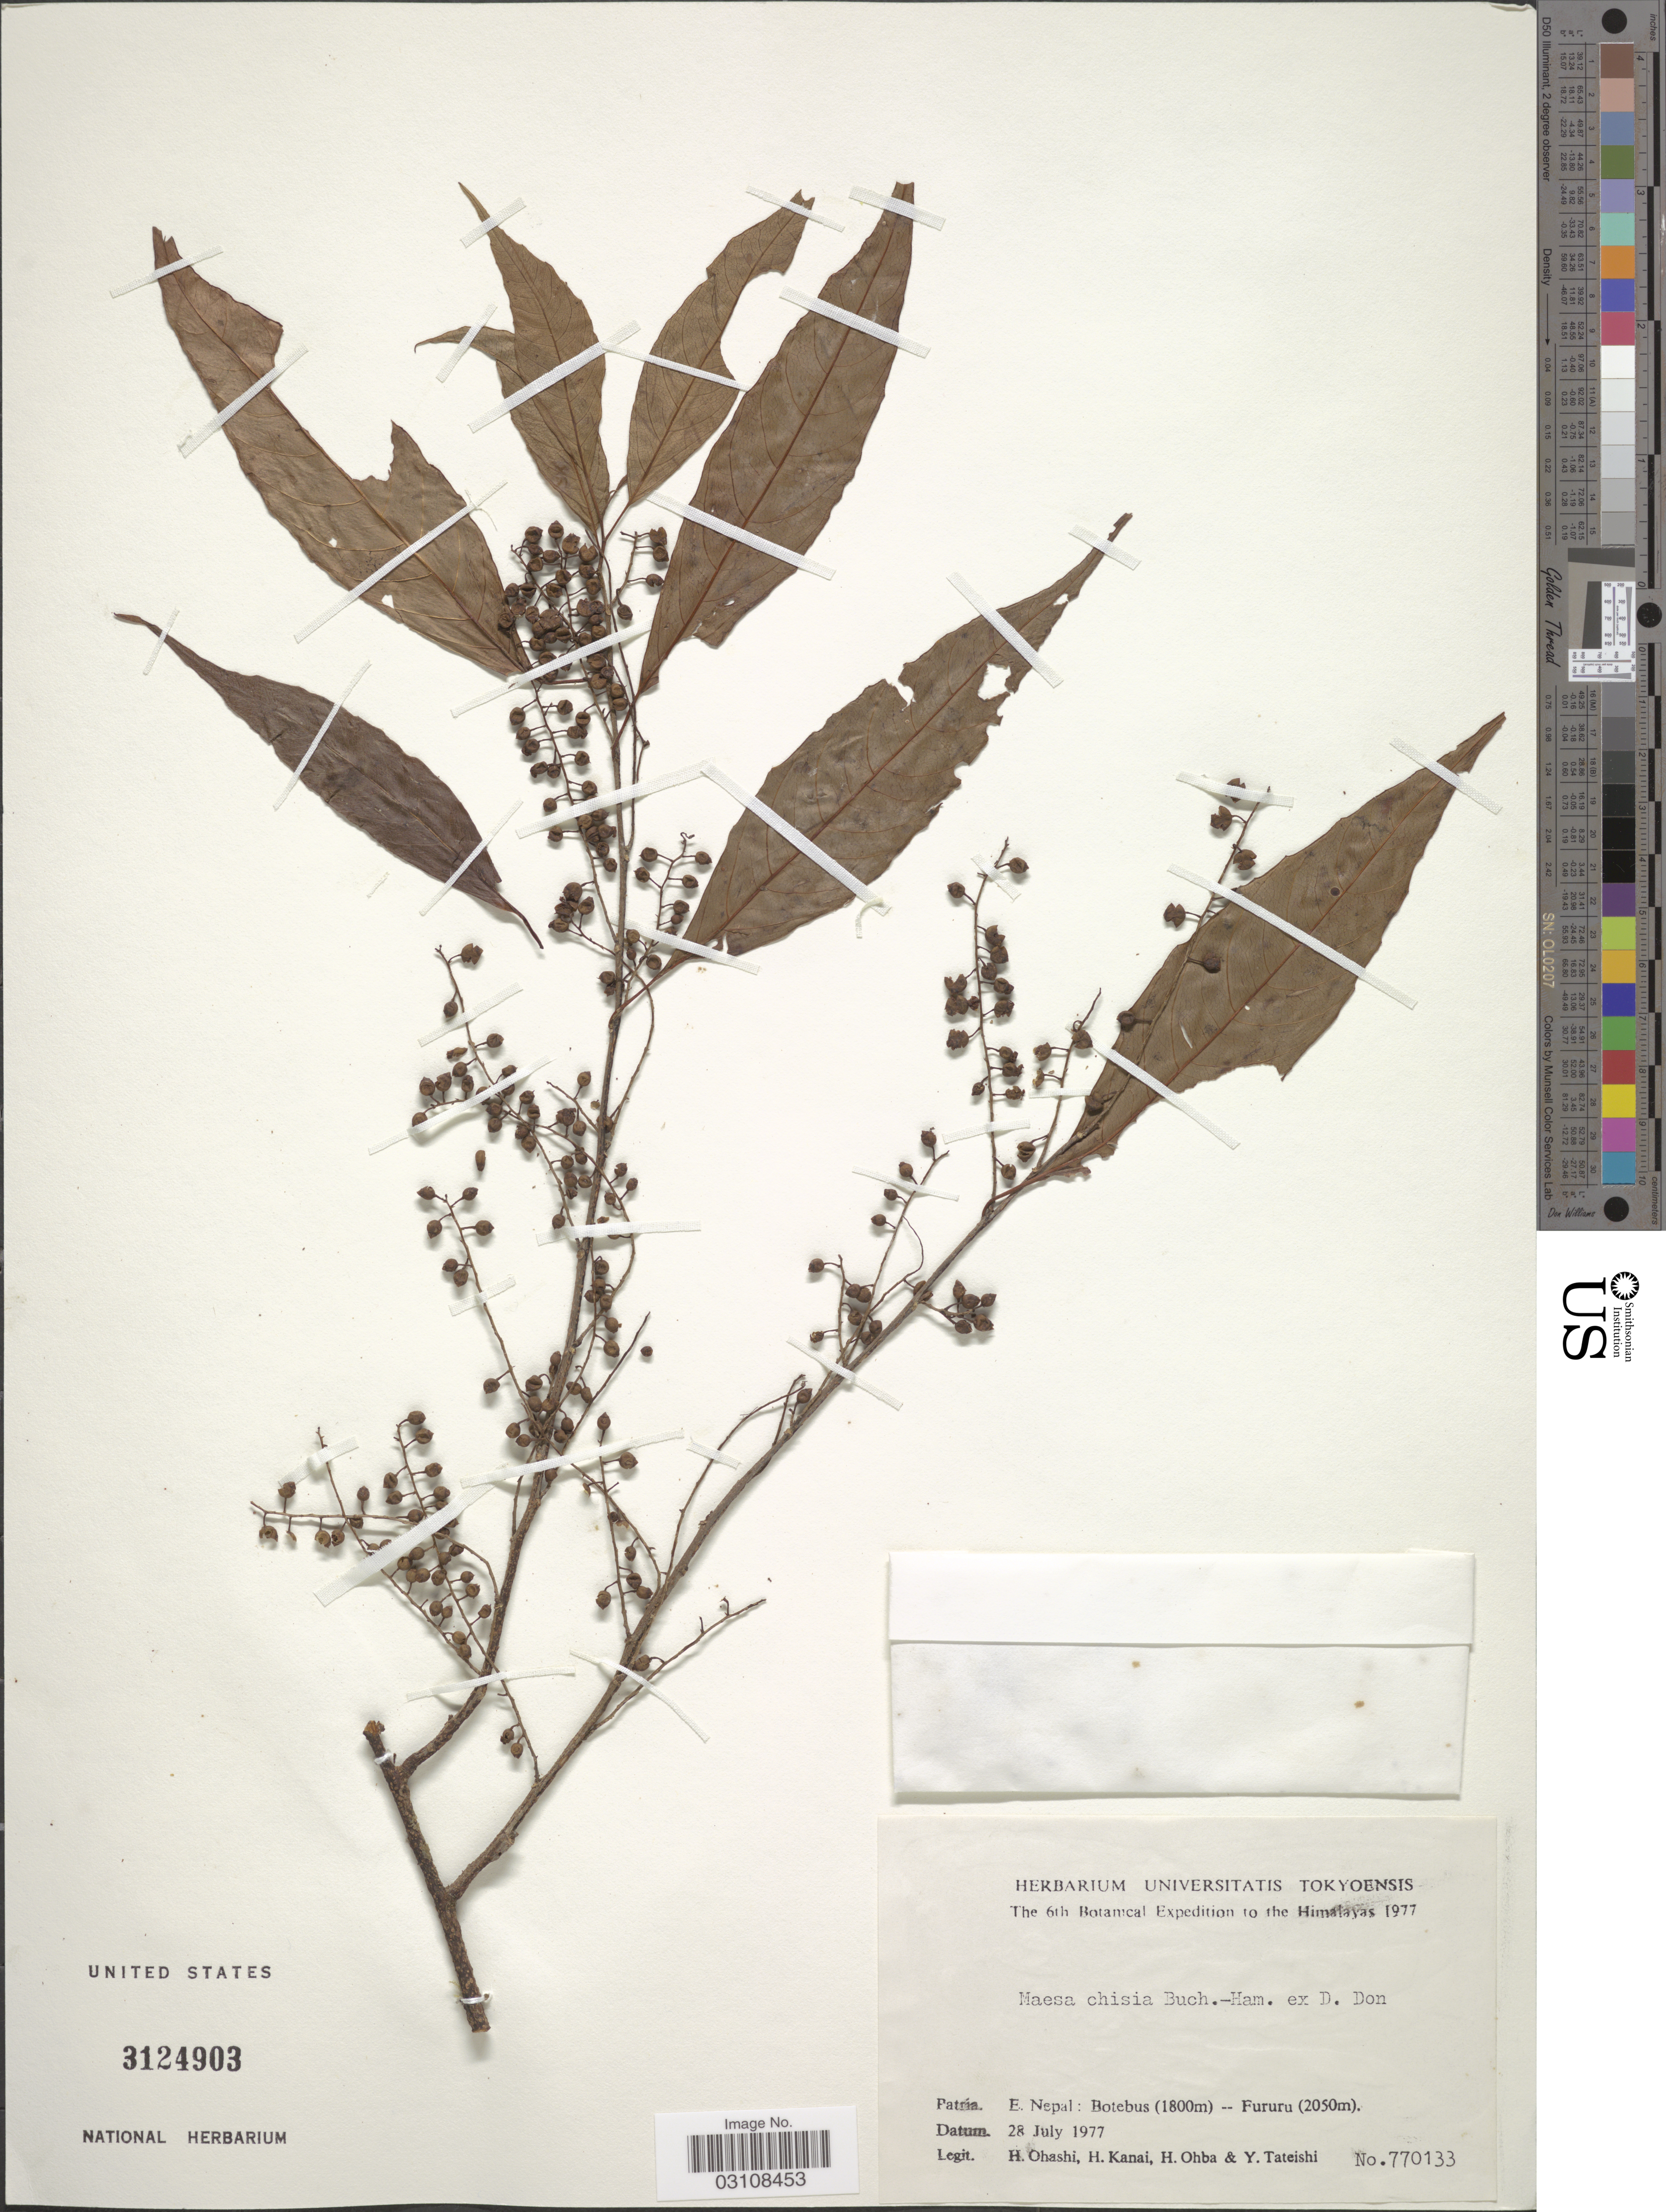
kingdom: Plantae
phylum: Tracheophyta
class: Magnoliopsida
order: Ericales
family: Primulaceae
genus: Maesa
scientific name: Maesa chisia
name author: Buch.-Ham. ex D. Don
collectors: H. Ohashi, H. Kanai, H. Ohba & Y. Tateishi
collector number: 770133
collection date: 1977-07-28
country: Nepal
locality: Himalayas. E. Nepal: Botebus -- Fururu.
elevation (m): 1800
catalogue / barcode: US 3124903